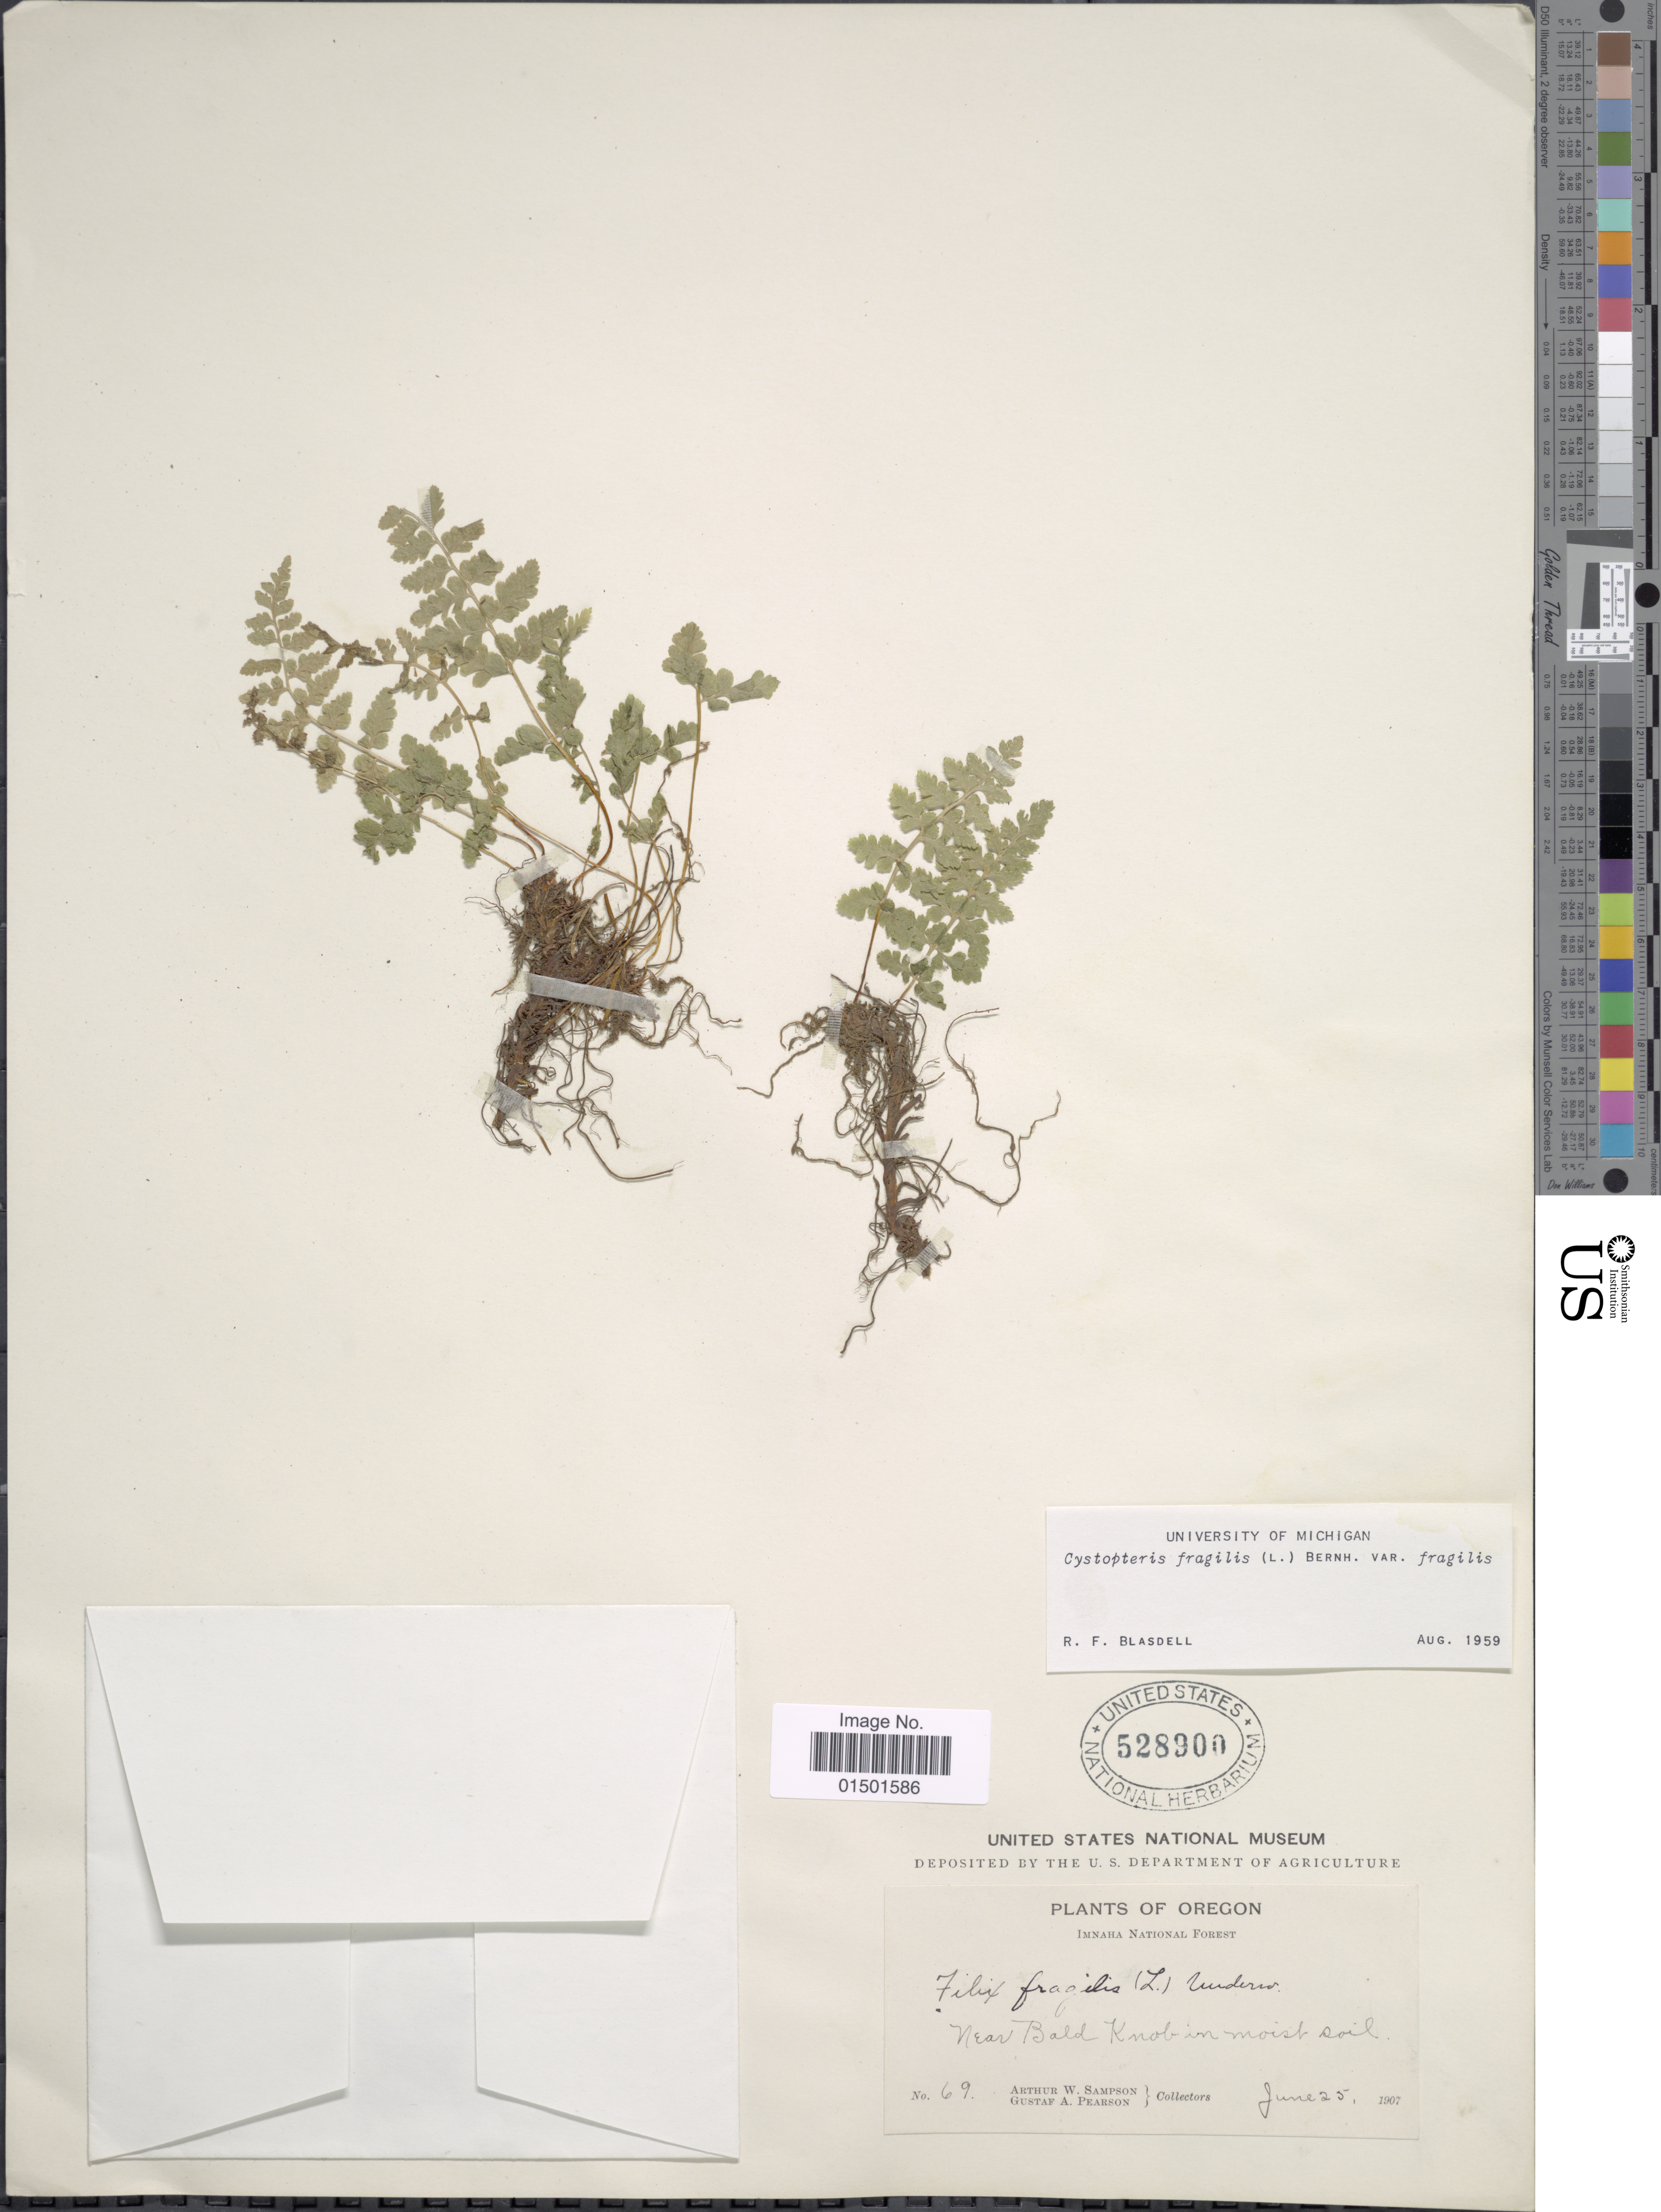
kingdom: Plantae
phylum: Tracheophyta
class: Polypodiopsida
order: Polypodiales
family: Cystopteridaceae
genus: Cystopteris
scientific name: Cystopteris fragilis var. fragilis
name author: (L.) Bernh.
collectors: A. Sampson & G. A. Pearson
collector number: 69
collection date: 1907-06-25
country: United States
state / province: Oregon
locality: Imnaha National Forest. Near Bald Knob in moist soil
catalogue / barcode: US 528900